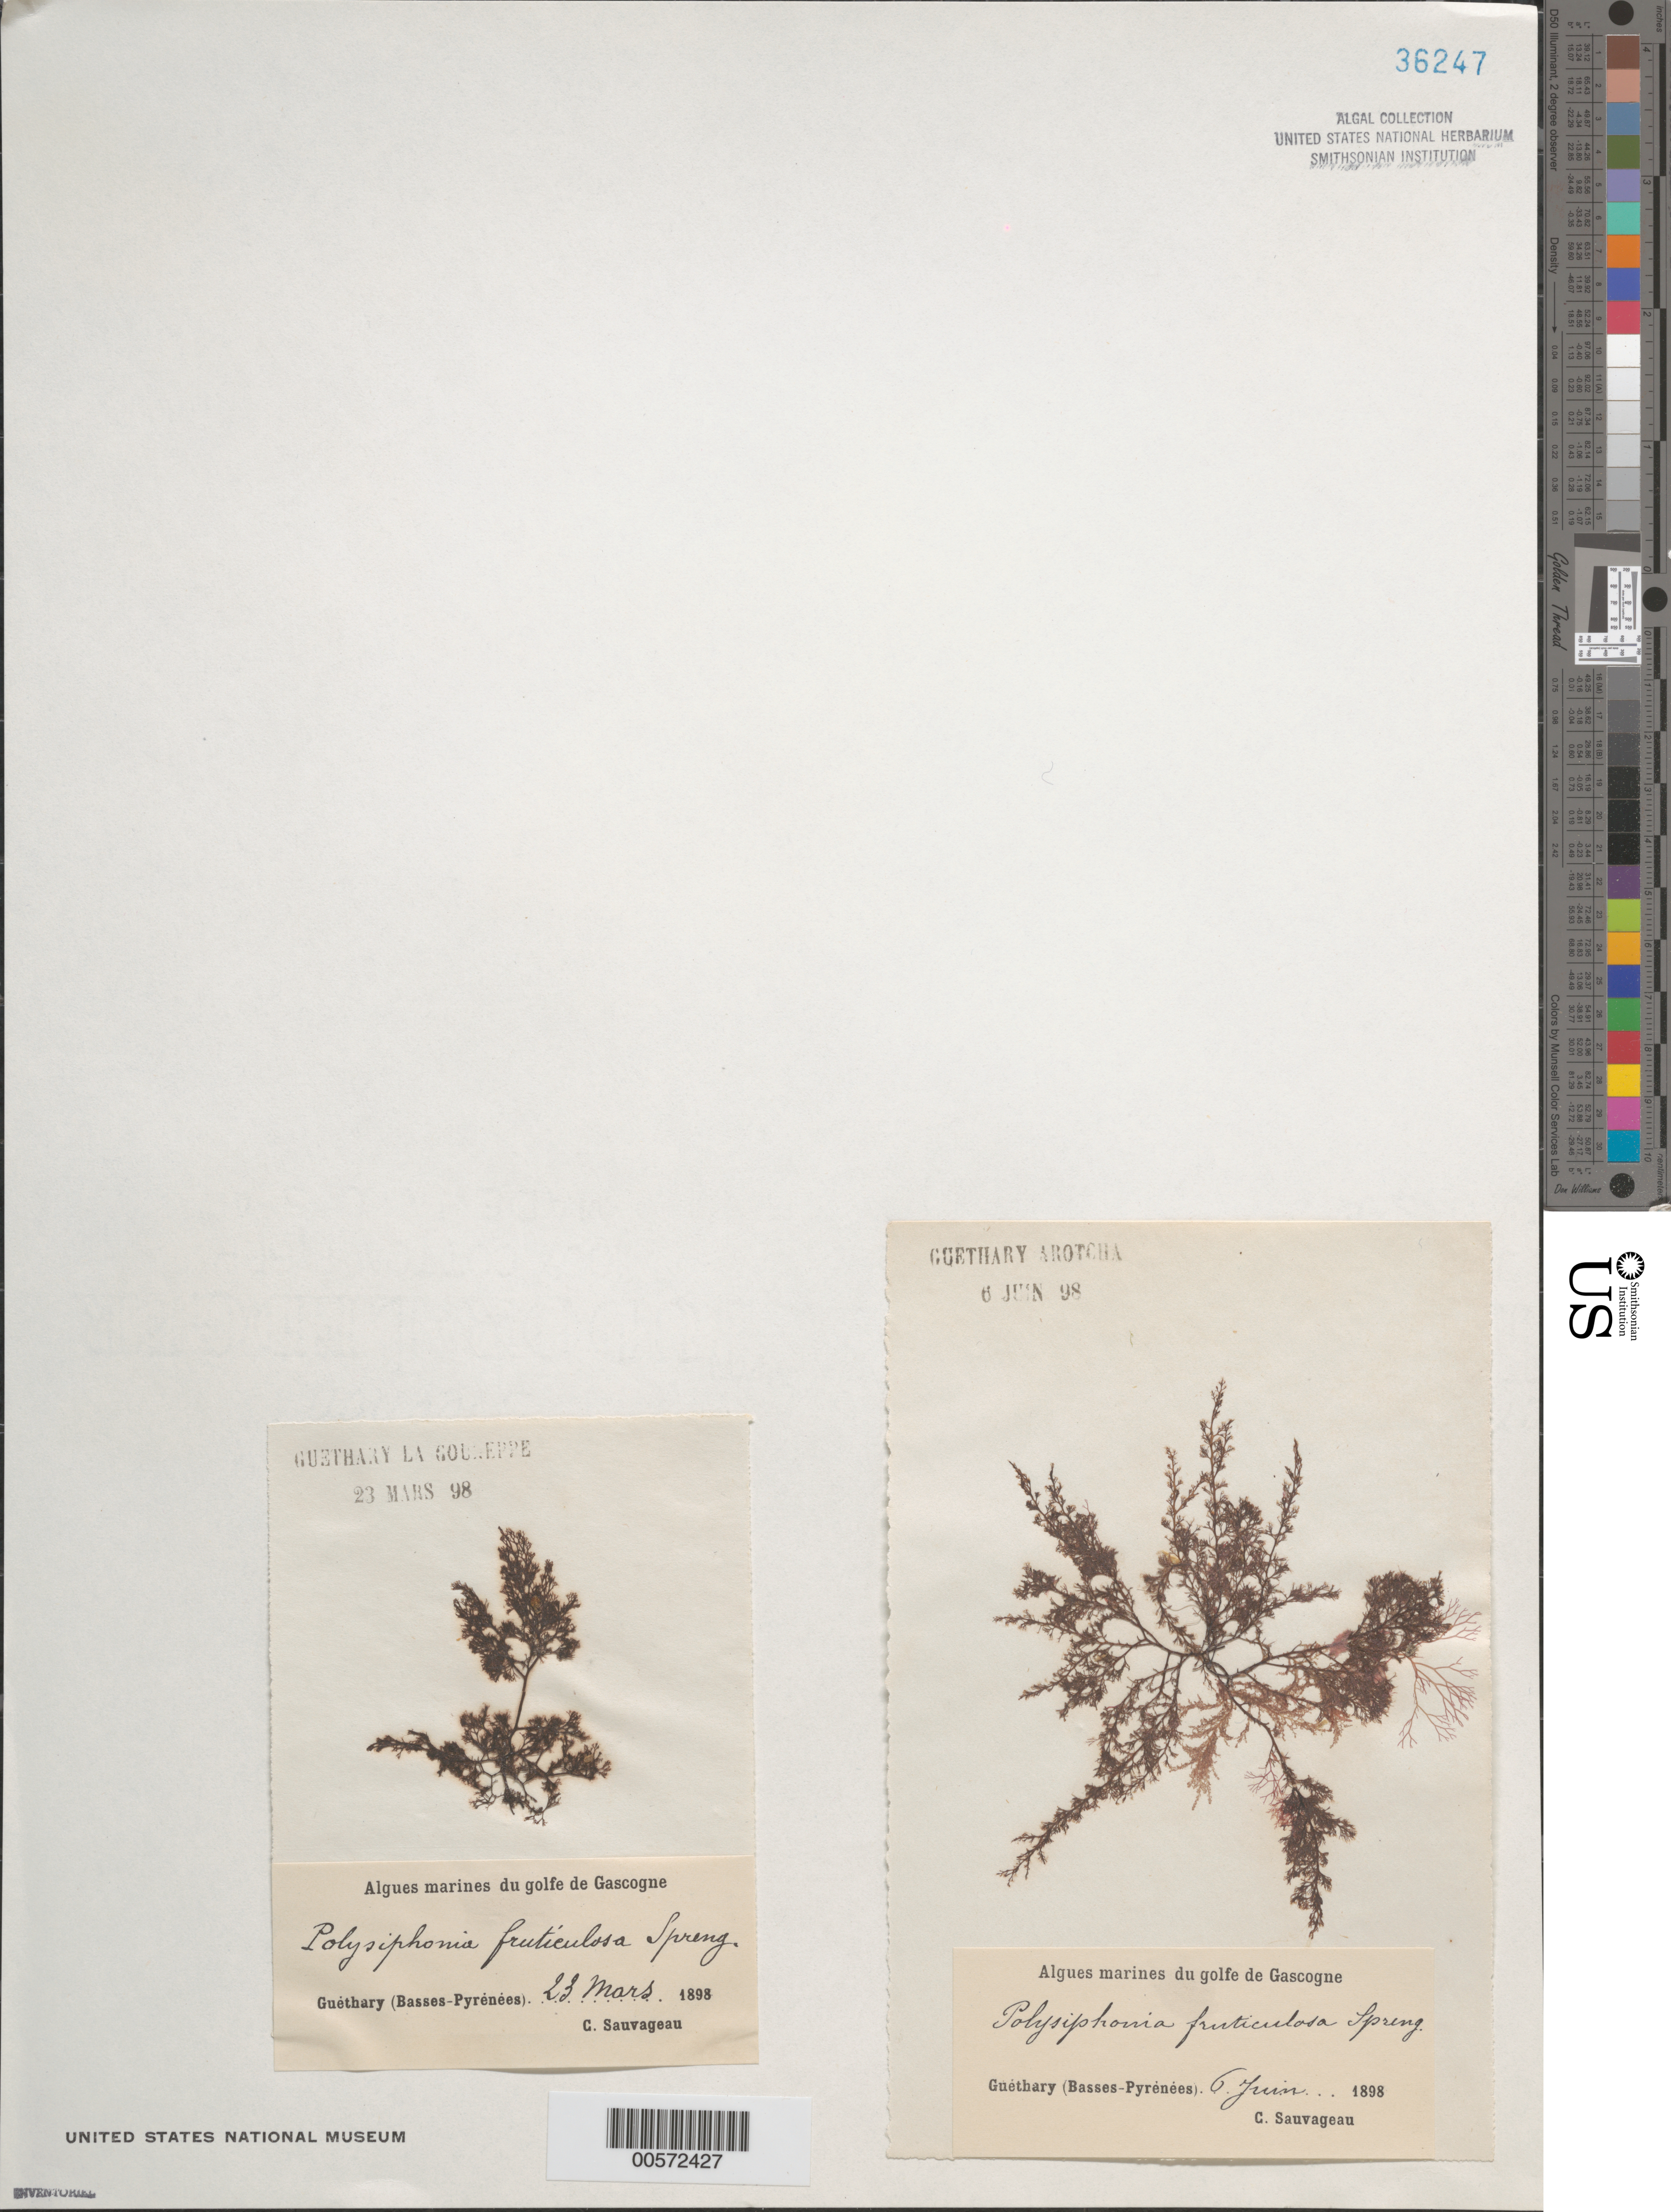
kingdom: Plantae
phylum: Rhodophyta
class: Florideophyceae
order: Ceramiales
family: Rhodomelaceae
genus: Polysiphonia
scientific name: Polysiphonia fruticulosa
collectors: C. F. Sauvageau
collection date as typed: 23 Mar 1898 AND 06 Jun 1898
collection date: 1898-03-23,1898-06-06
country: France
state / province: Nouvelle-Aquitaine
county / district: Pyrénées-Atlantiques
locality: Guethary La Goureppe and Arotcha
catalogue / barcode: US 36247